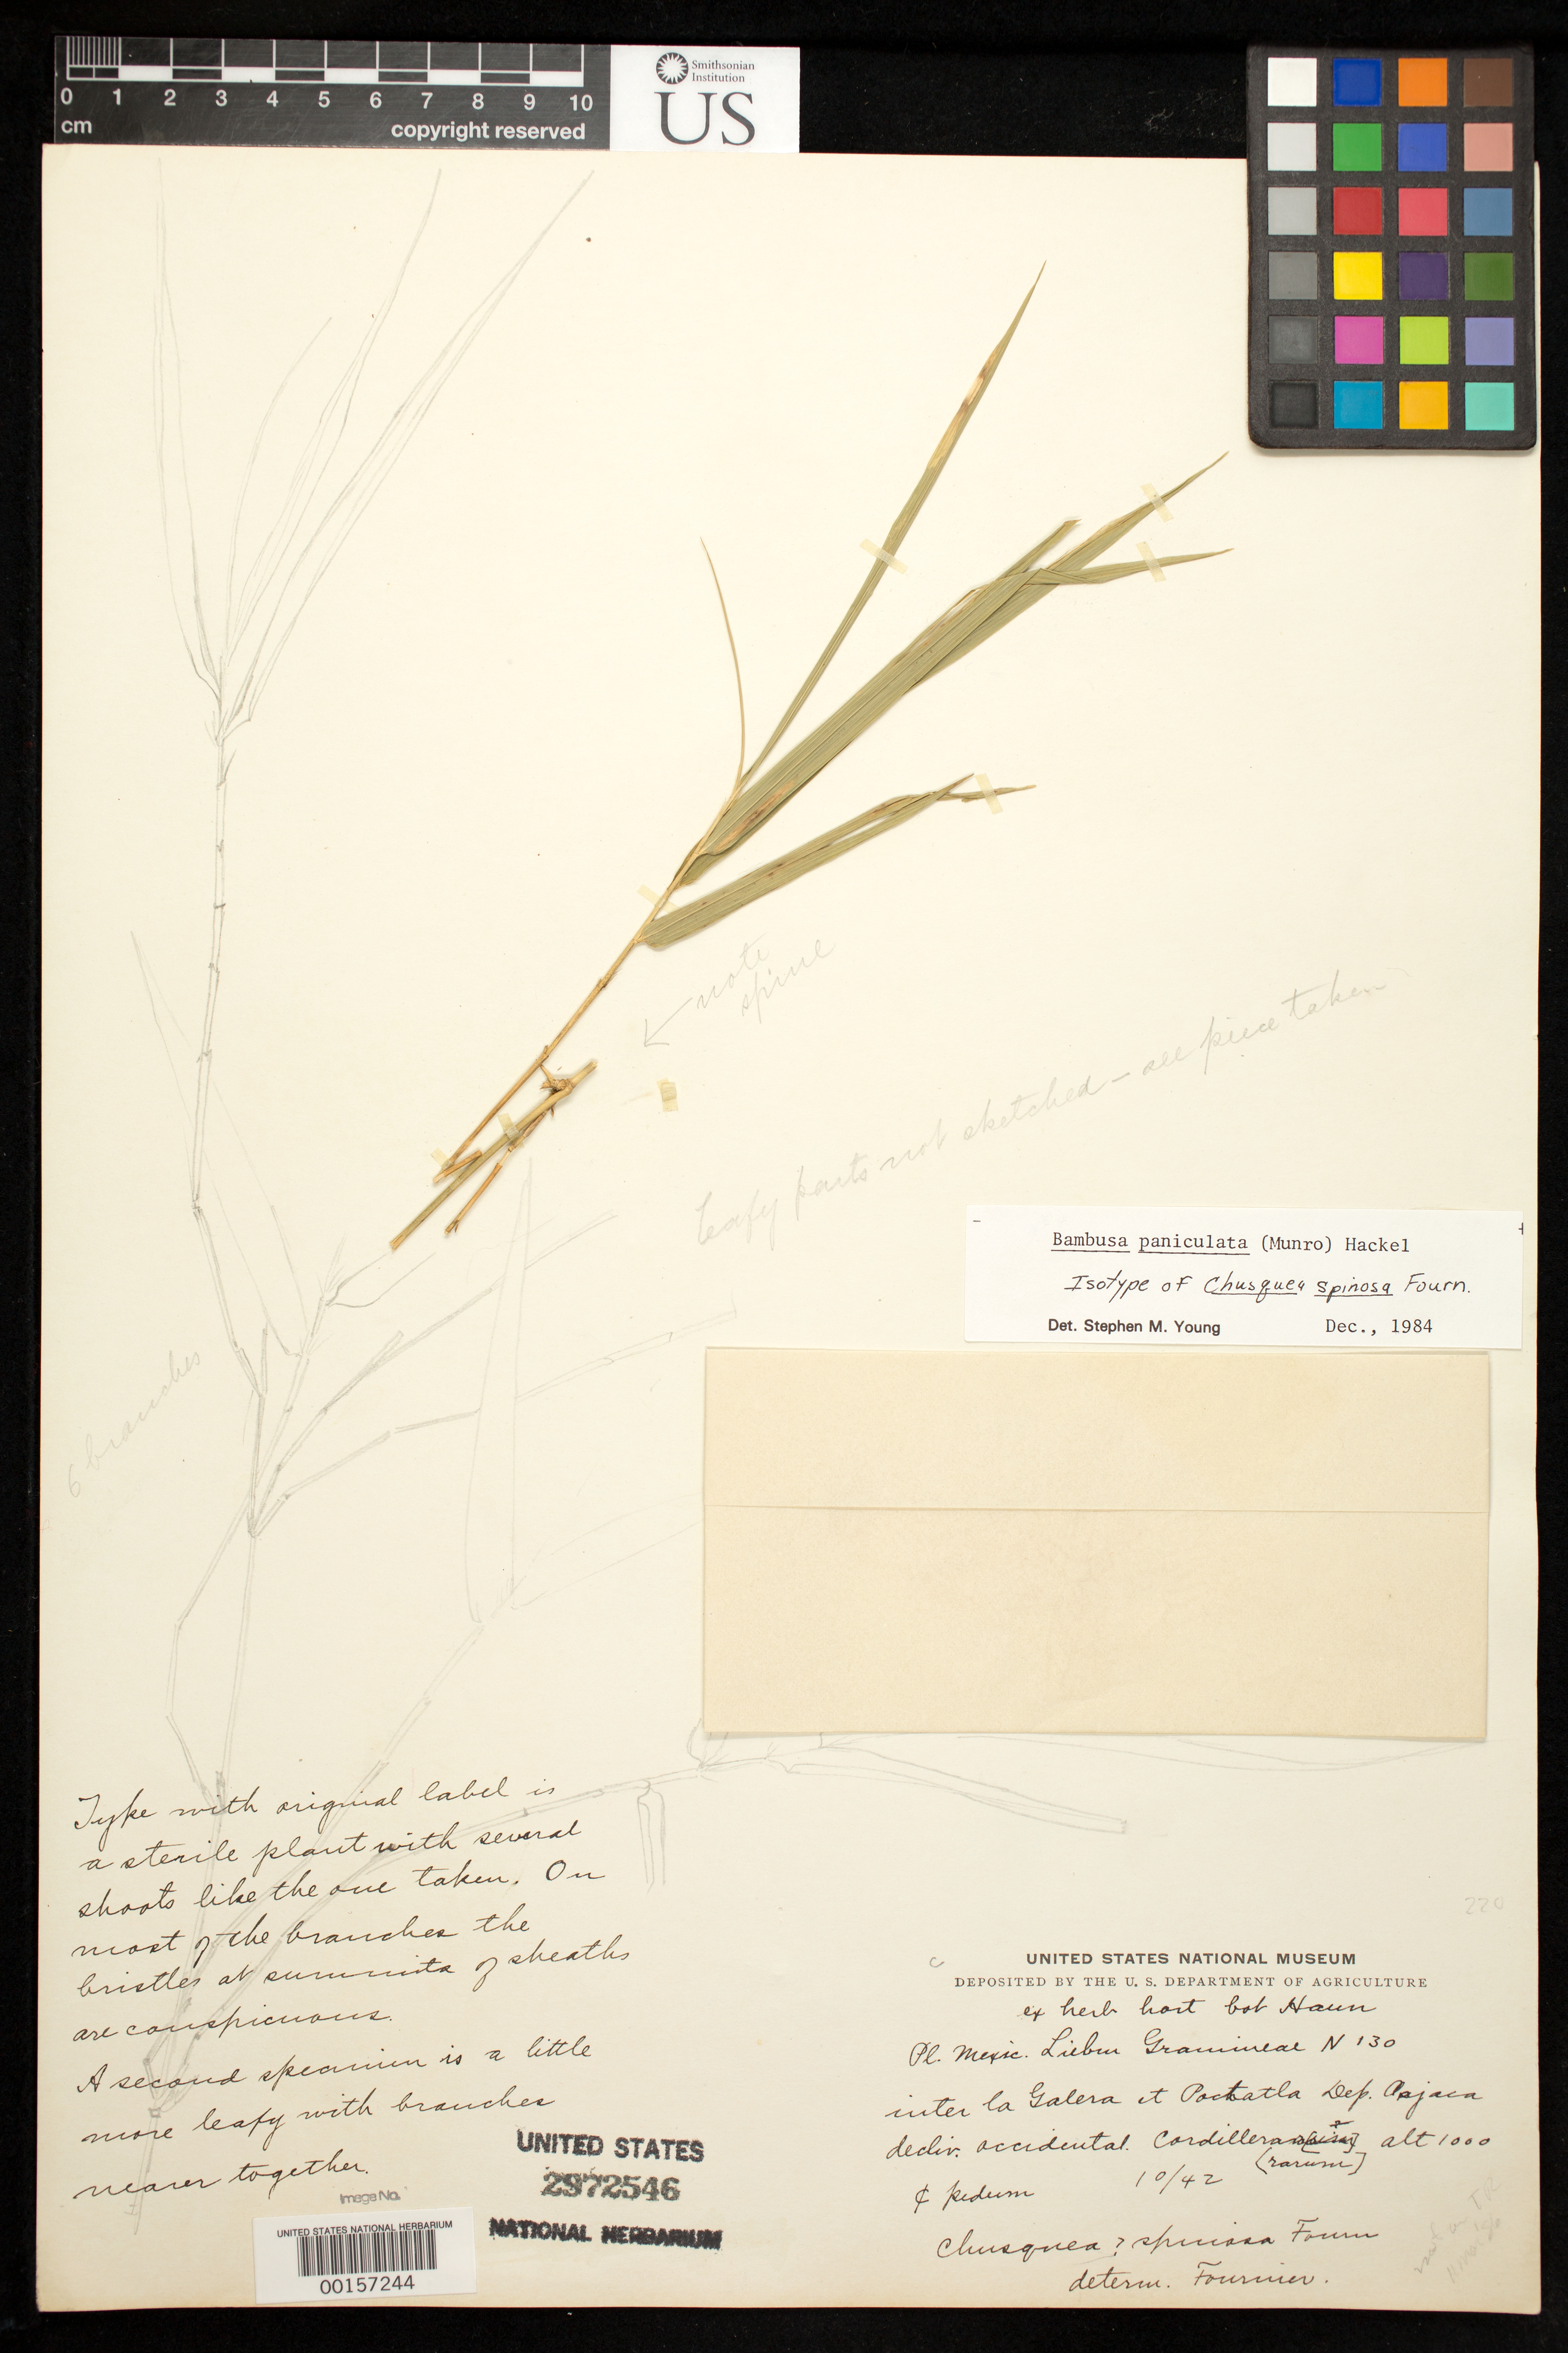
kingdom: Plantae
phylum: Tracheophyta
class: Liliopsida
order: Poales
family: Poaceae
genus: Chusquea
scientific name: Chusquea spinosa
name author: E. Fourn.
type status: Isotype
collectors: F. M. Liebmann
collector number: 130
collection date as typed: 1842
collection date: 1842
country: Mexico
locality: Between Galera and Pochutla.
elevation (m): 1000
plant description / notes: Fragmentary material of type specimen ex herb. hort. bot. Haun.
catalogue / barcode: US 2972546